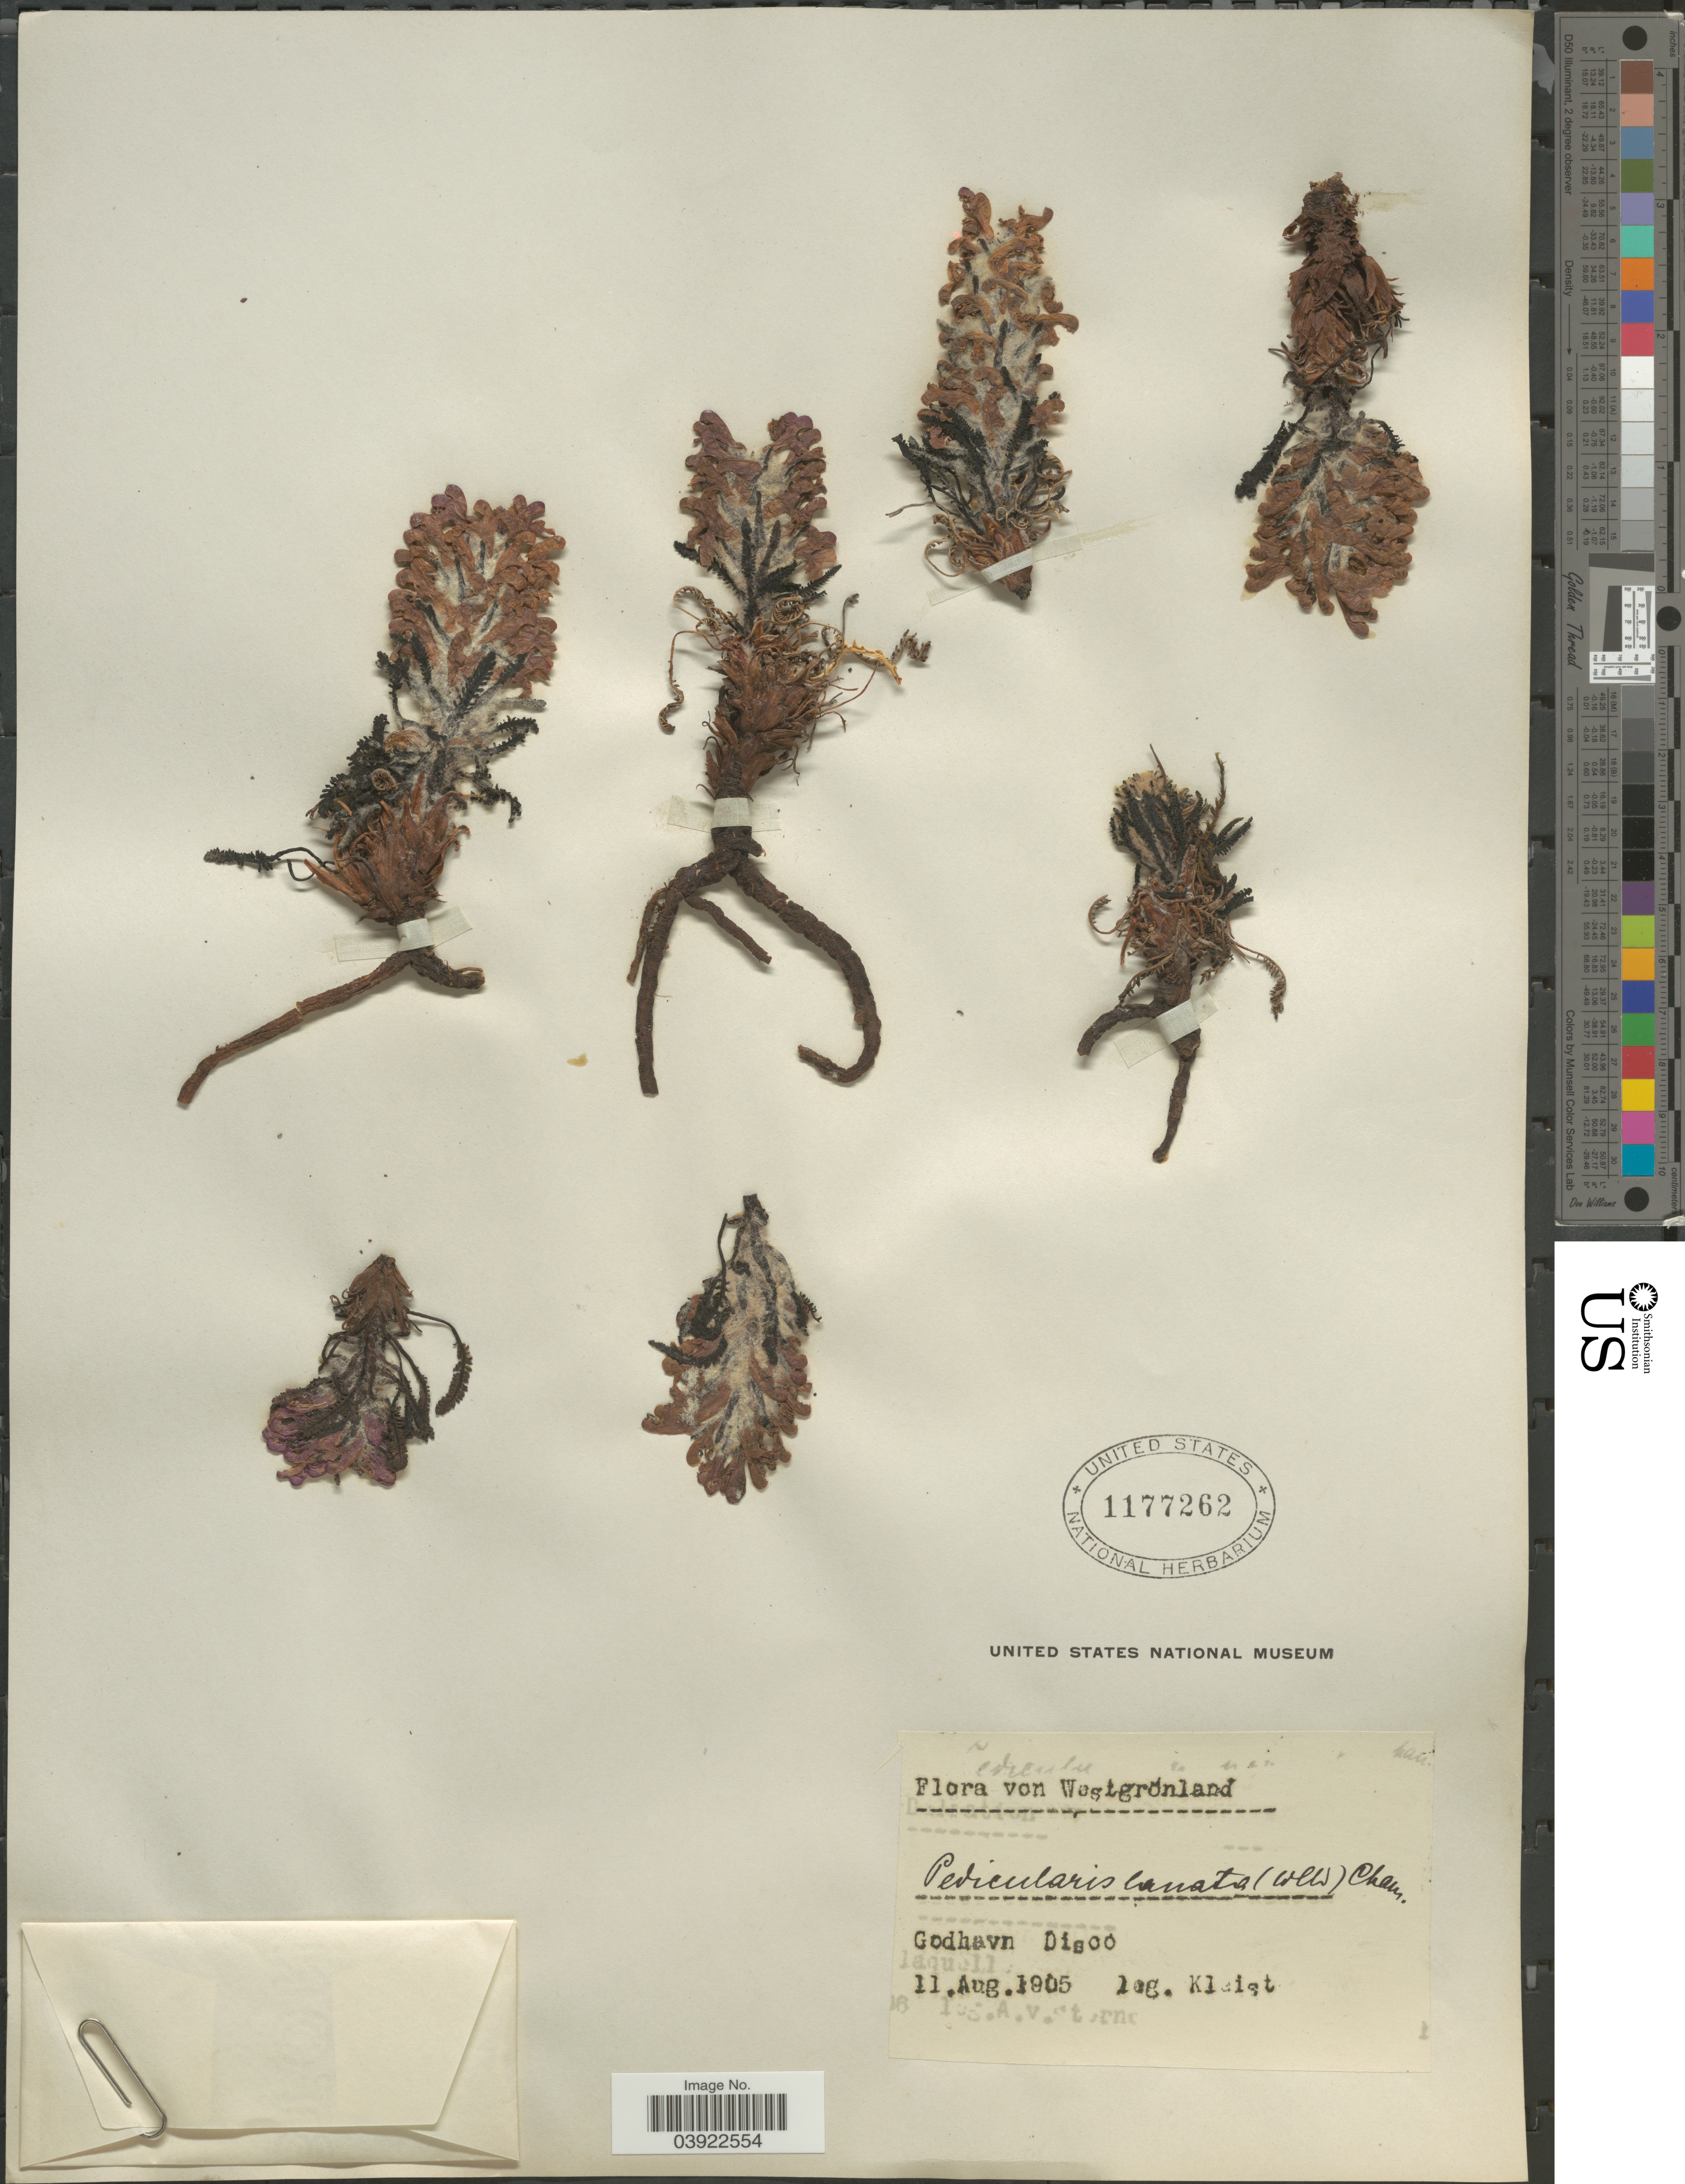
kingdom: Plantae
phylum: Tracheophyta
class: Magnoliopsida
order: Lamiales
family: Orobanchaceae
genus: Pedicularis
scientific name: Pedicularis lanata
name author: Willd. ex Cham. & Schltdl.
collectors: Kleist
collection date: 1905-08-11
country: Greenland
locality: Westgrönland. Godhavn Disco.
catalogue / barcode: US 1177262